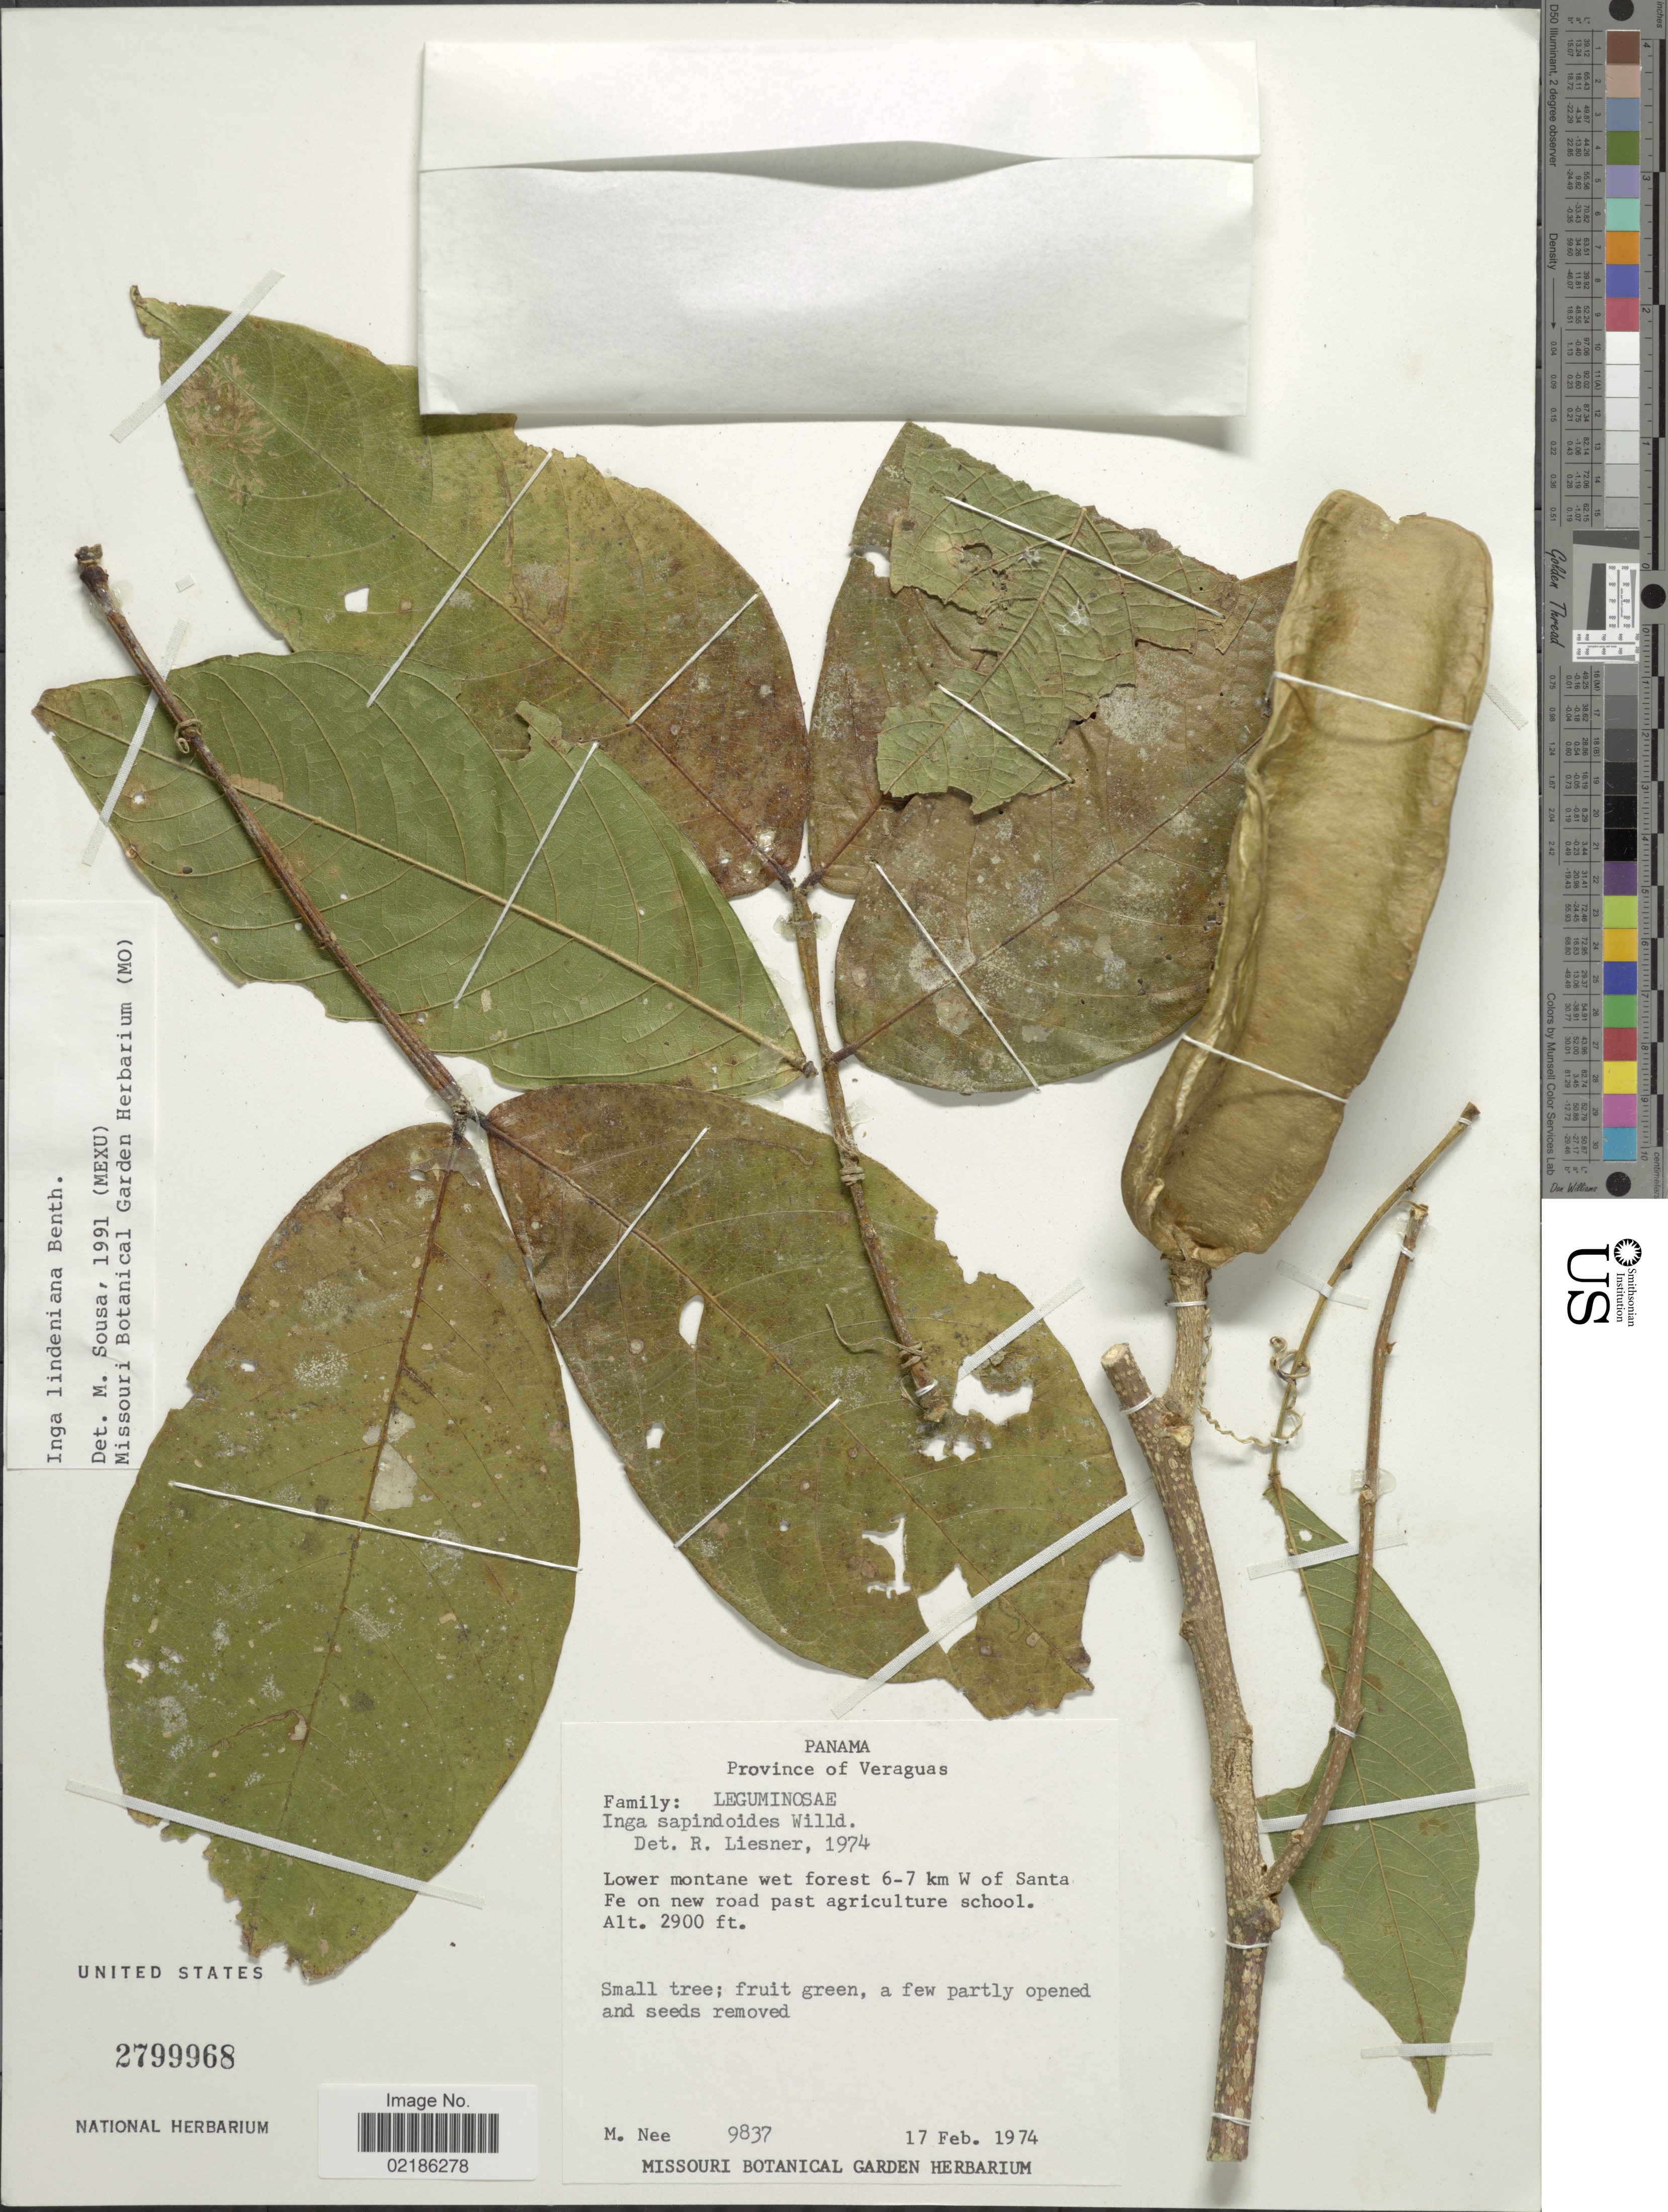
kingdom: Plantae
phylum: Tracheophyta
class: Magnoliopsida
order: Fabales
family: Fabaceae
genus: Inga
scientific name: Inga lindeniana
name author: Benth.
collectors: M. Nee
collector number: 9837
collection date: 1974-02-17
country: Panama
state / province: Veraguas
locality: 6-7 km W of Santa Fe on new road past agriculture school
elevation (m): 884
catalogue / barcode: US 2799968